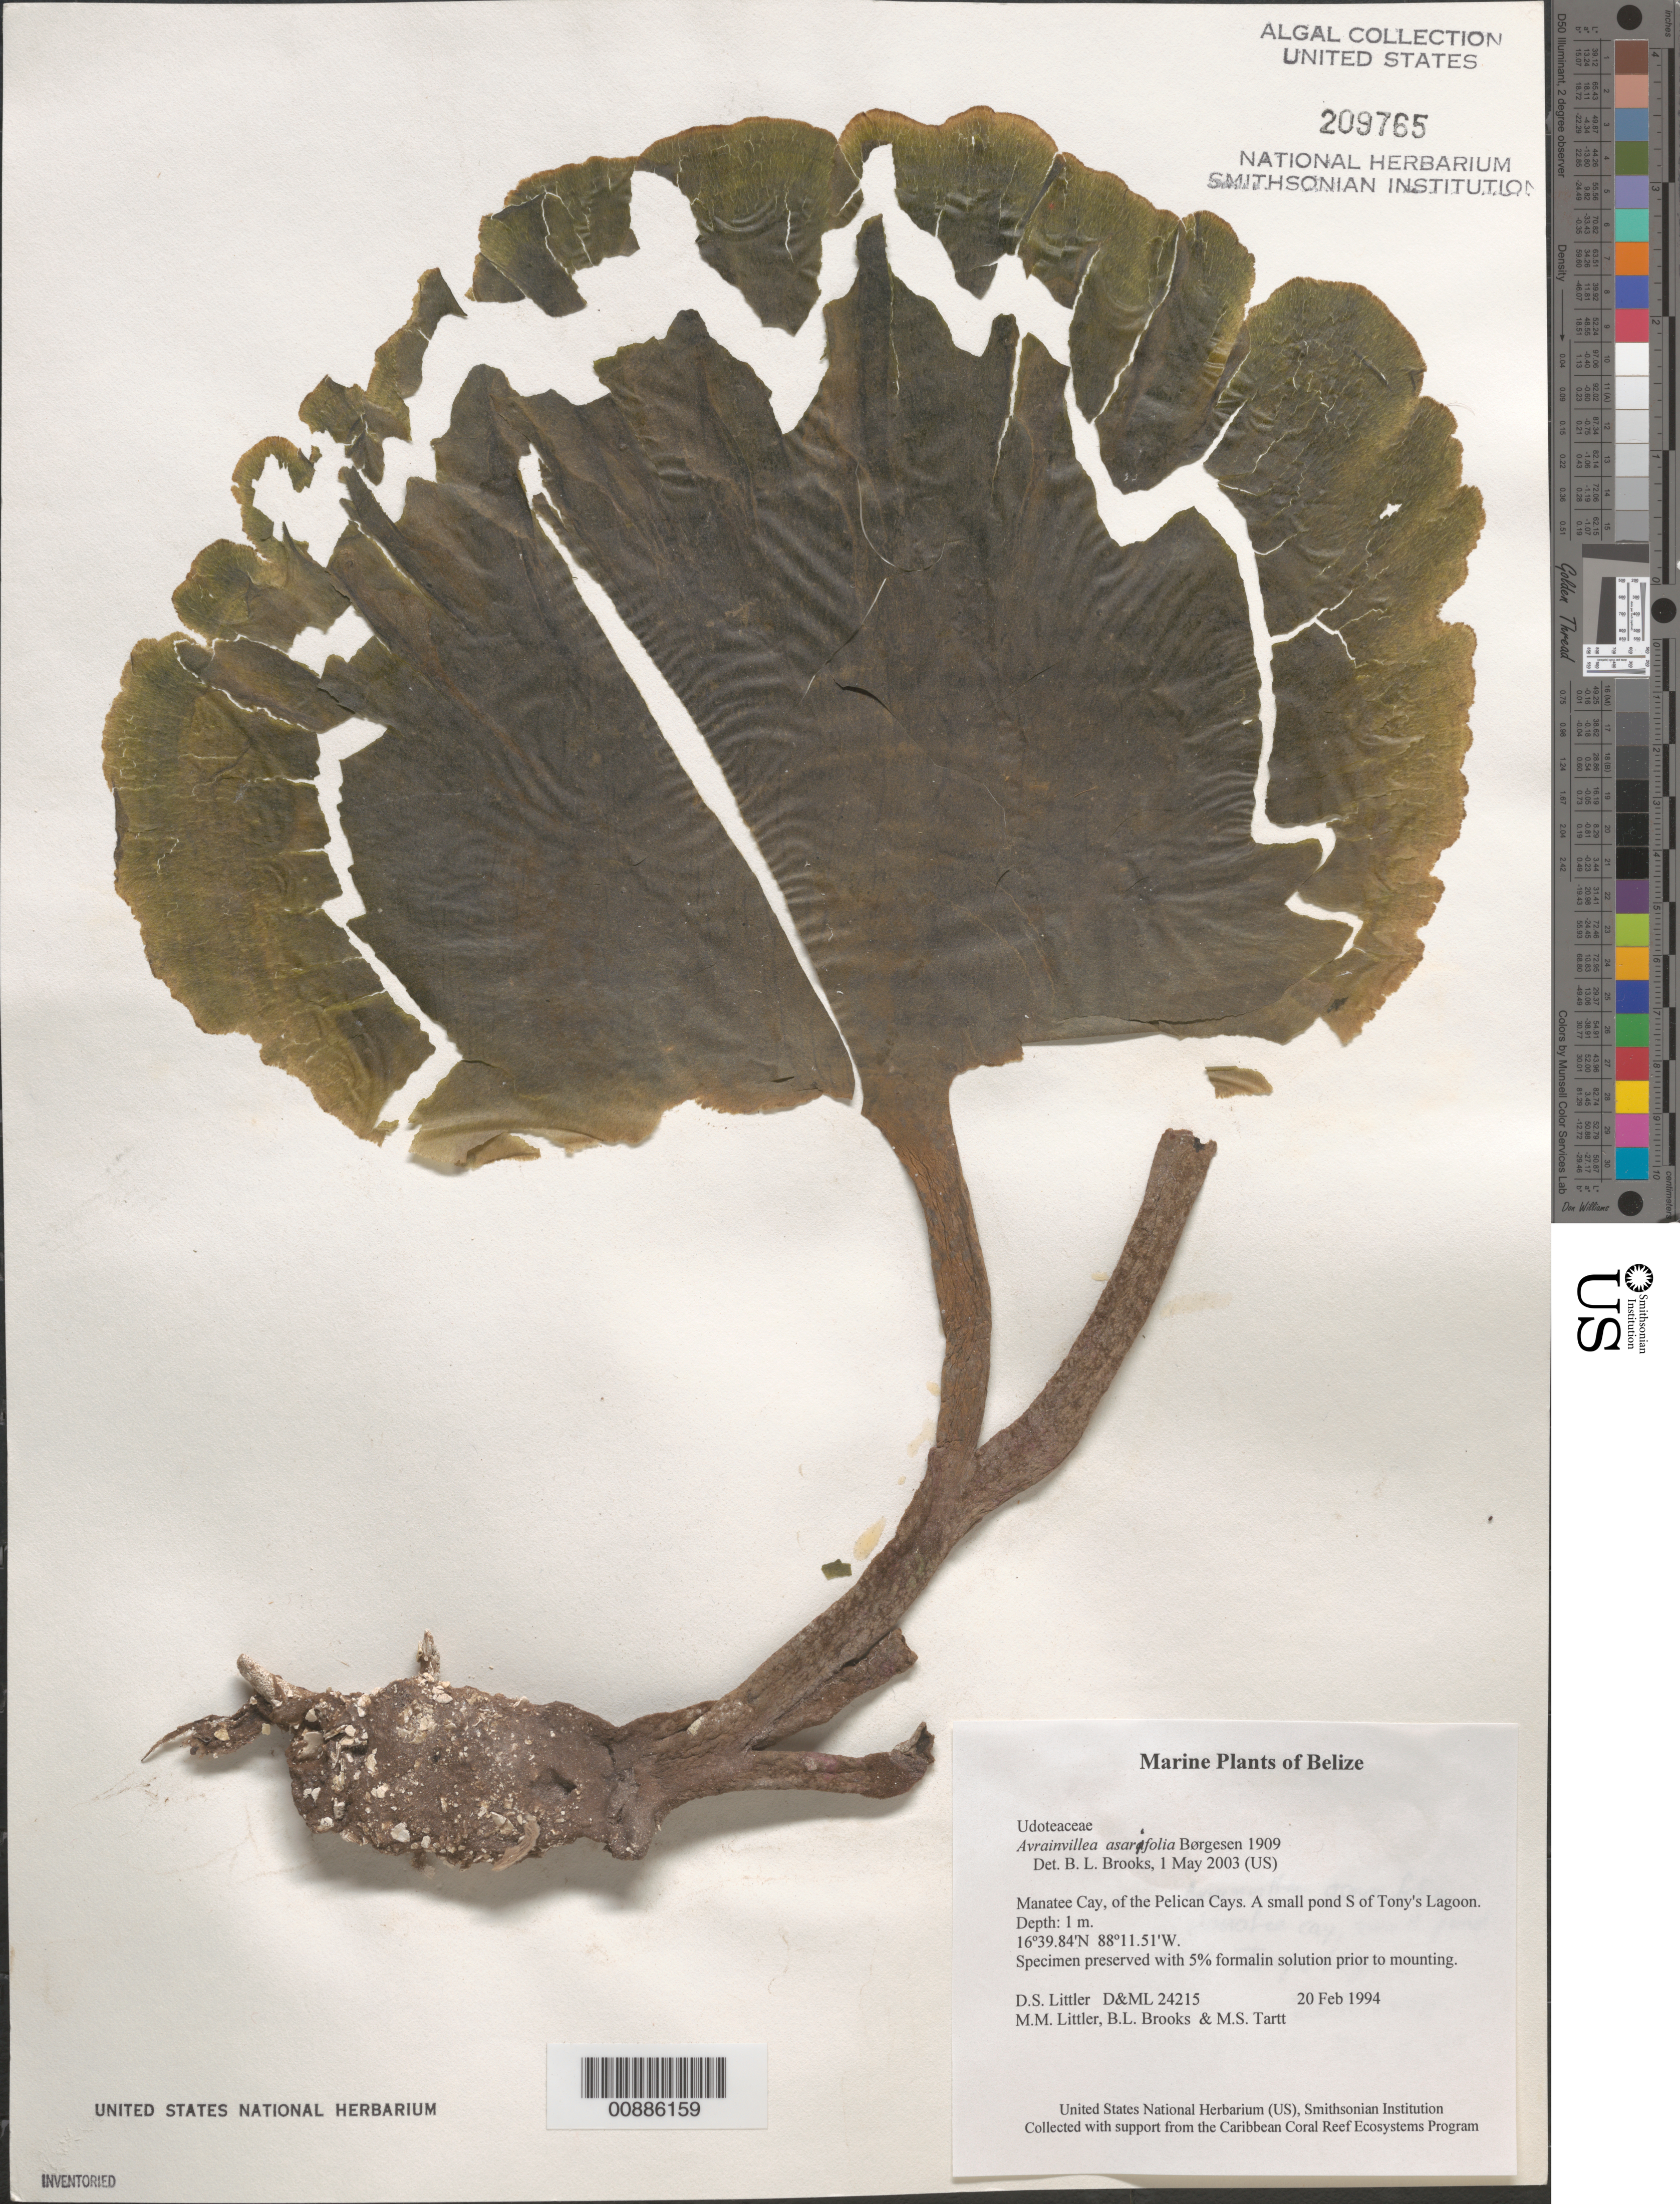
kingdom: Plantae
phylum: Chlorophyta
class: Ulvophyceae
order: Bryopsidales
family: Dichotomosiphonaceae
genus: Avrainvillea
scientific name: Avrainvillea asarifolia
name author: Børgesen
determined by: Brooks, B. L., (BOT), Smithsonian Institution - National Museum of Natural History (UNITED STATES)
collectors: M. M. Littler, D. S. Littler, B. Brooks & M. Tartt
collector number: D&ML 24215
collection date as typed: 20 Feb 1994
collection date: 1994-02-20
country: Belize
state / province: Stann Creek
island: Manatee Cay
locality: Small pond south of Tony's Lagoon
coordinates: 16 39.84'N, 88 11.51'W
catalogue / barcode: US 209765